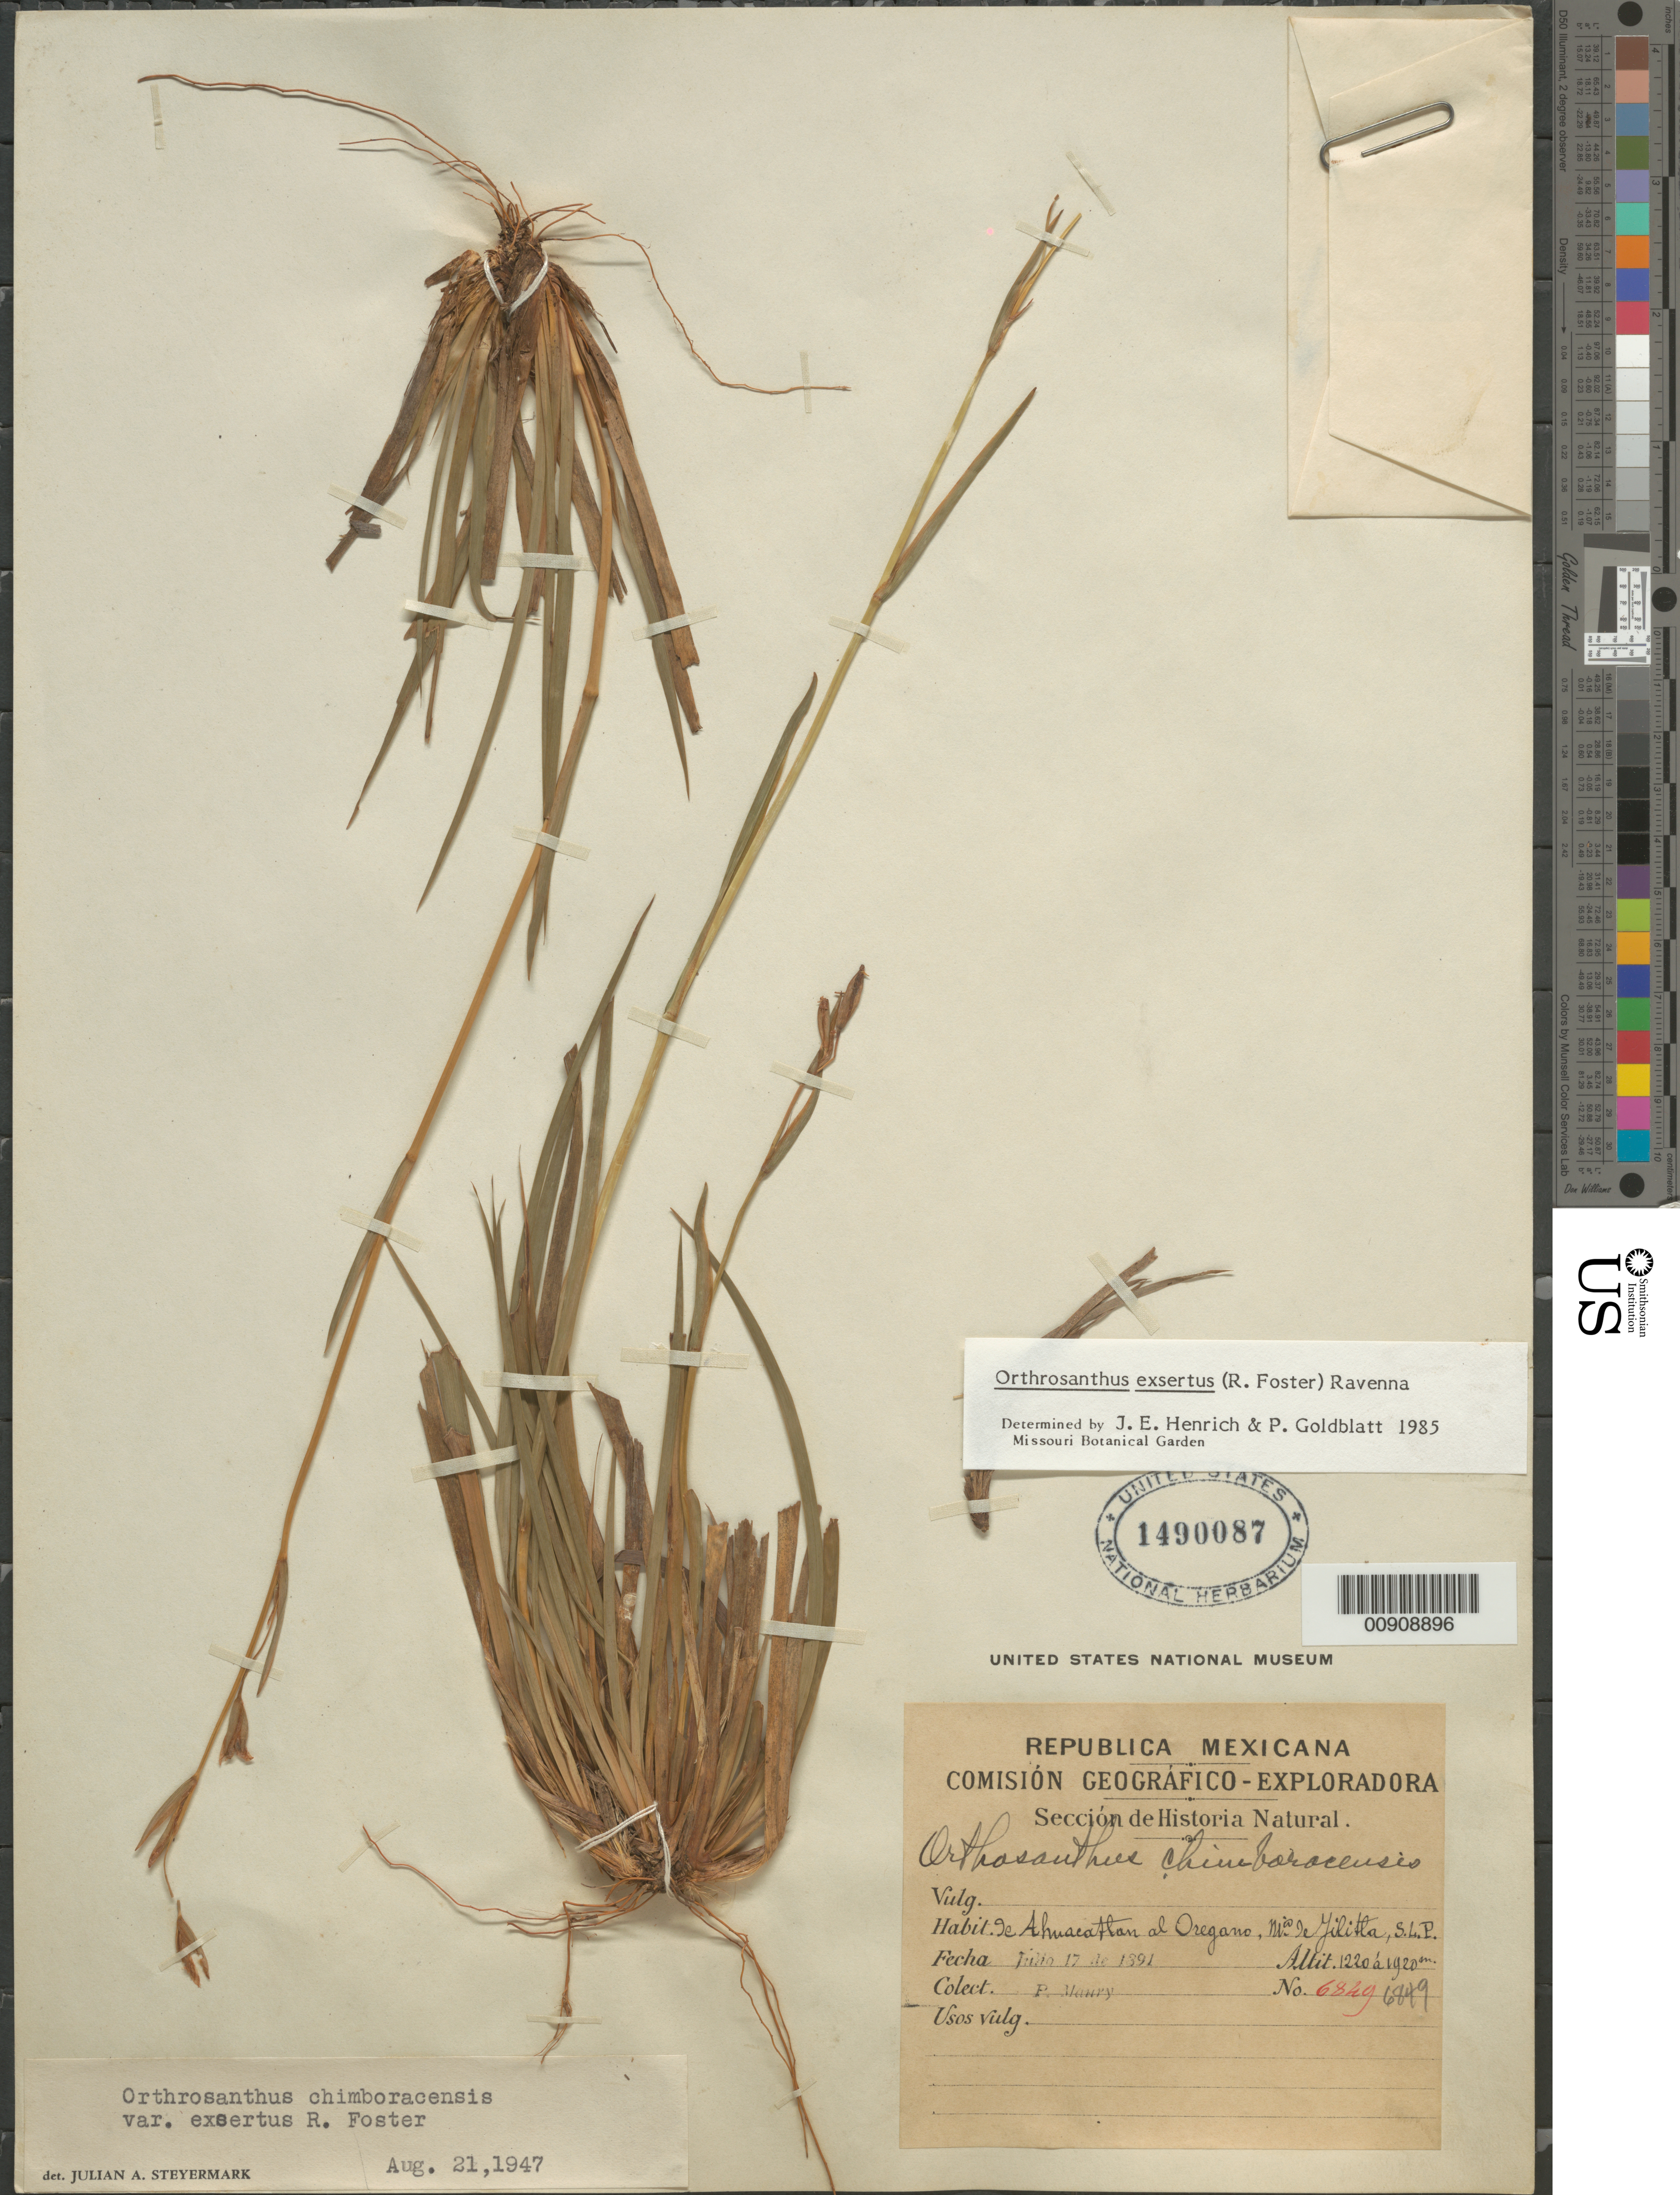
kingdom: Plantae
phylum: Tracheophyta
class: Liliopsida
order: Asparagales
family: Iridaceae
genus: Orthrosanthus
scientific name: Orthrosanthus exsertus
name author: (R.C. Foster) Ravenna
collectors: P. J. Maury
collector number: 6849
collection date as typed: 17 Jul 1891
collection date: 1891-07-17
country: Mexico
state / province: San Luis Potosí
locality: De Ahuacatlan al Oregano, -- Mts. de Jilitla, S.L.P.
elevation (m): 1920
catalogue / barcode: US 1490087